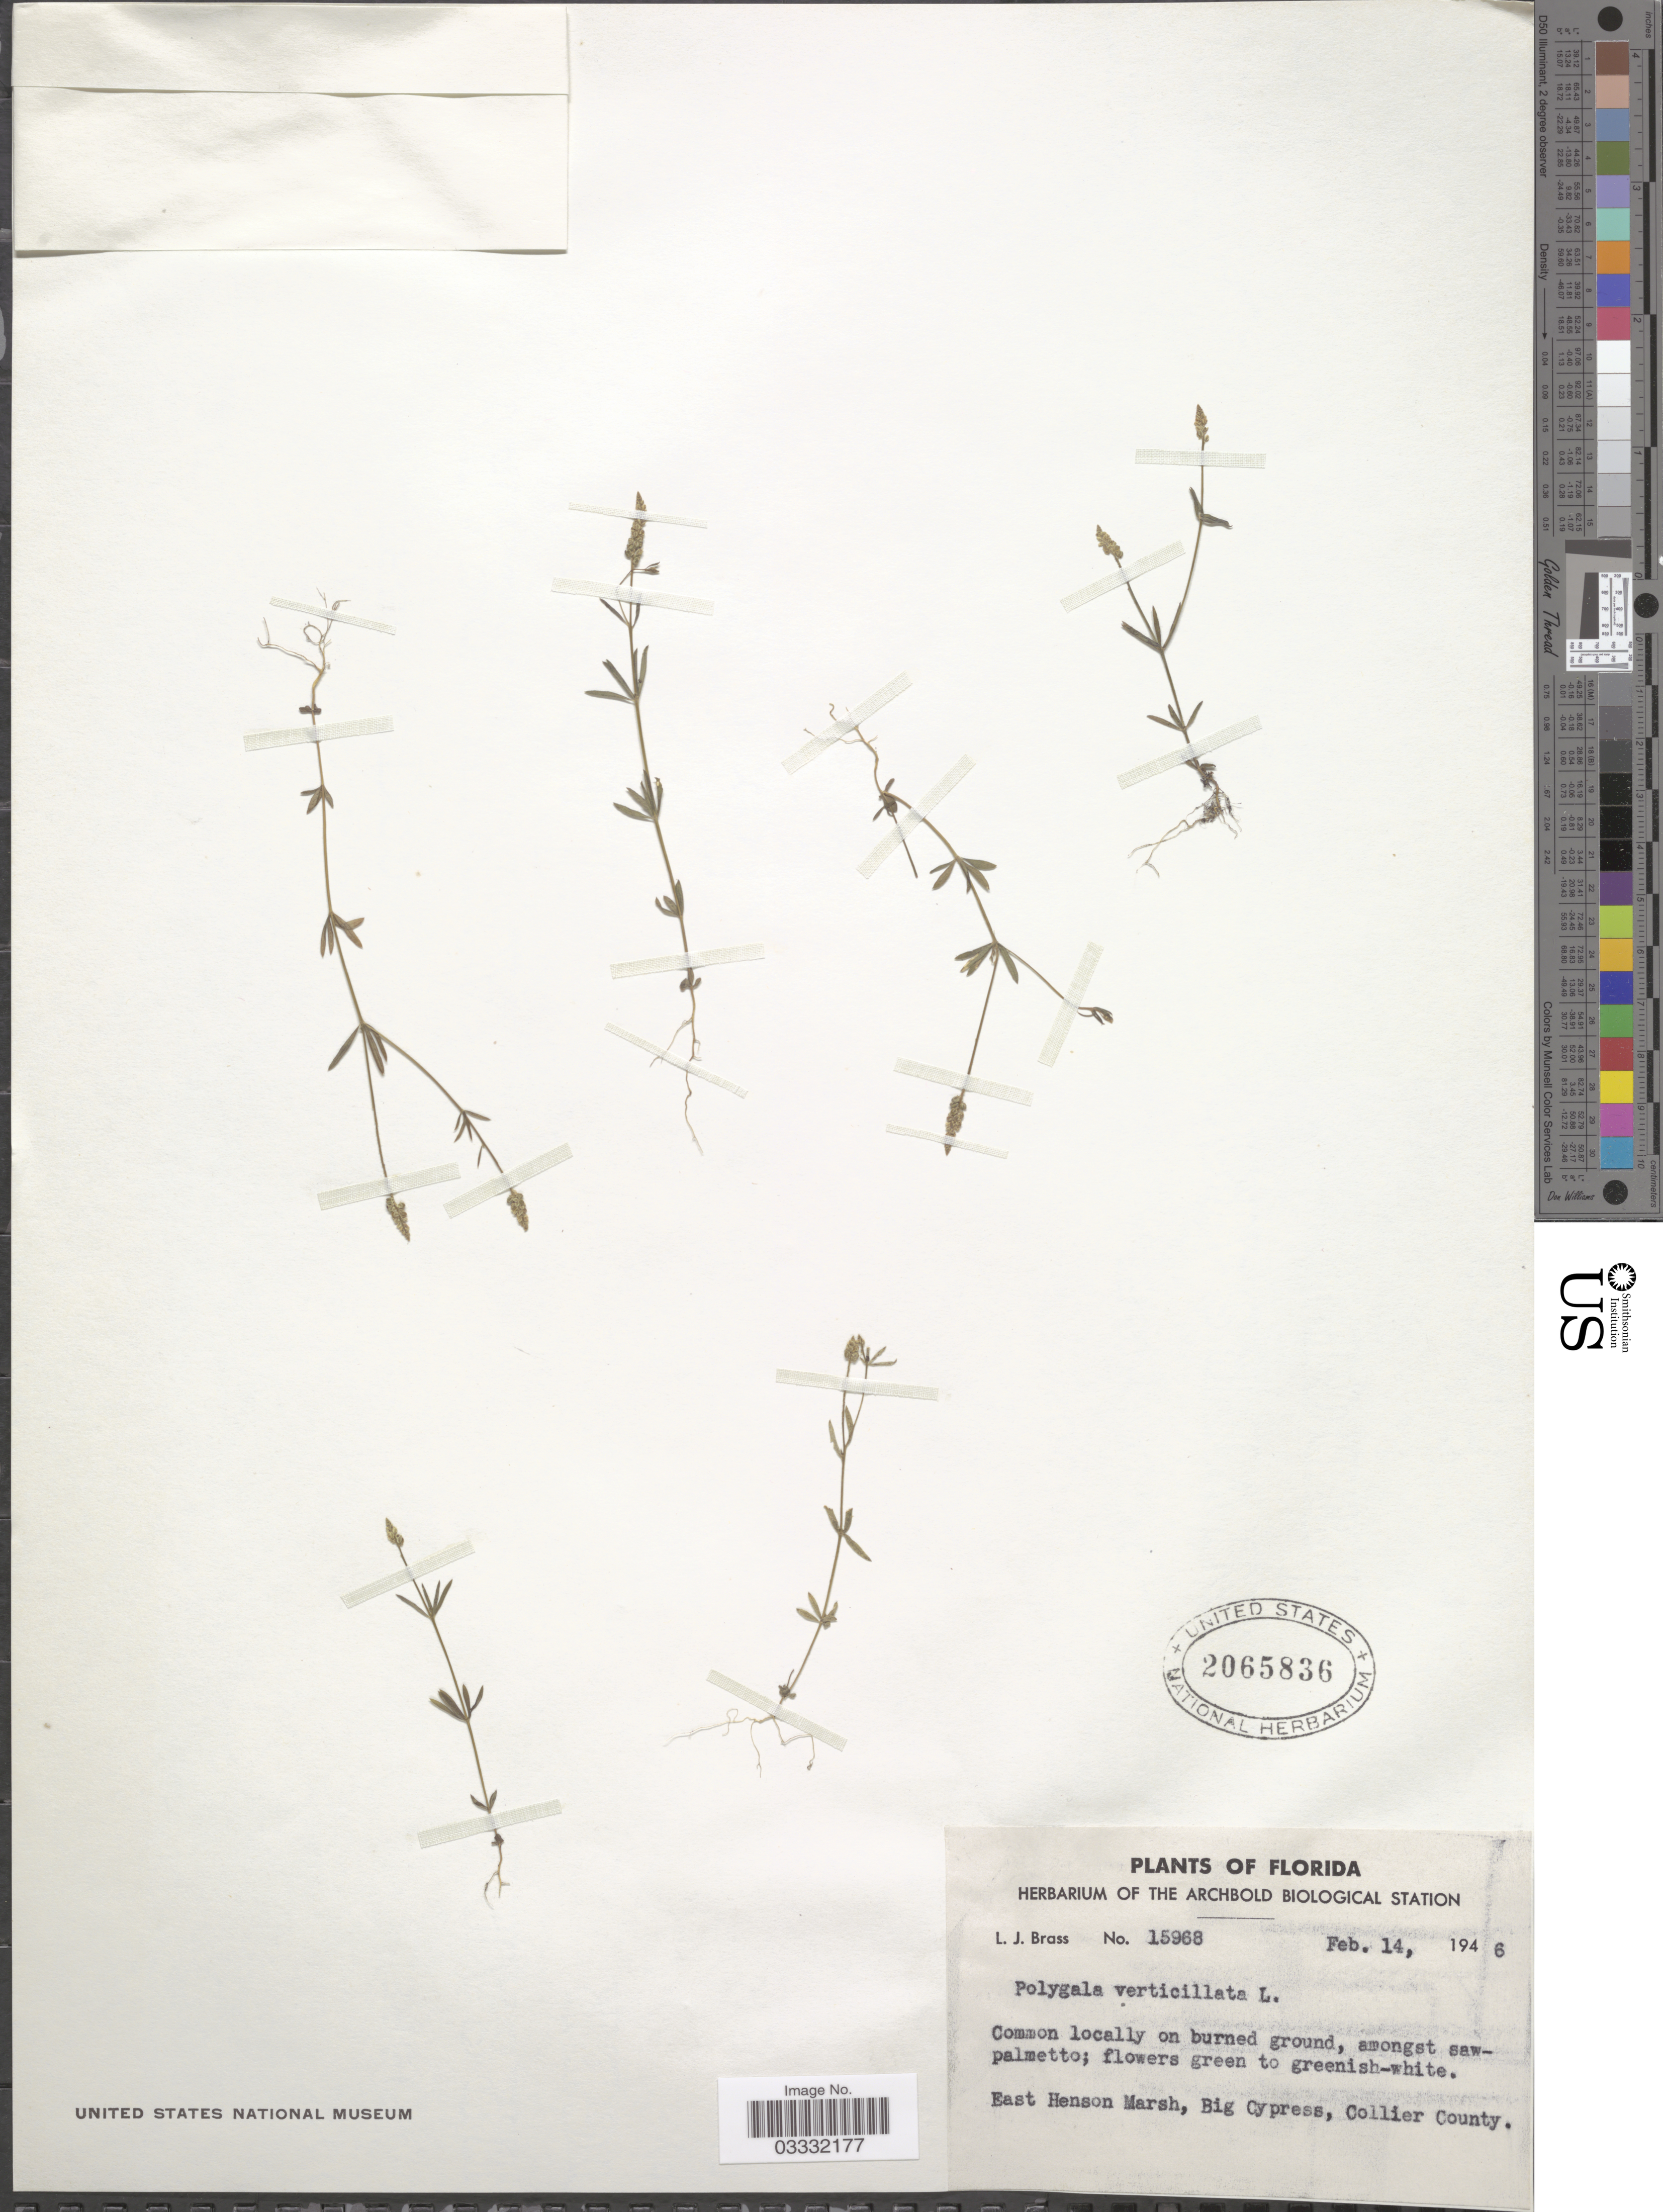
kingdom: Plantae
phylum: Tracheophyta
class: Magnoliopsida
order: Fabales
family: Polygalaceae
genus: Polygala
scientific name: Polygala verticillata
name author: L.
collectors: L. J. Brass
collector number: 15968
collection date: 1946-02-14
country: United States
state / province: Florida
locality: East Henson Marsh, Big Cypress, Collier County.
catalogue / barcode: US 2065836